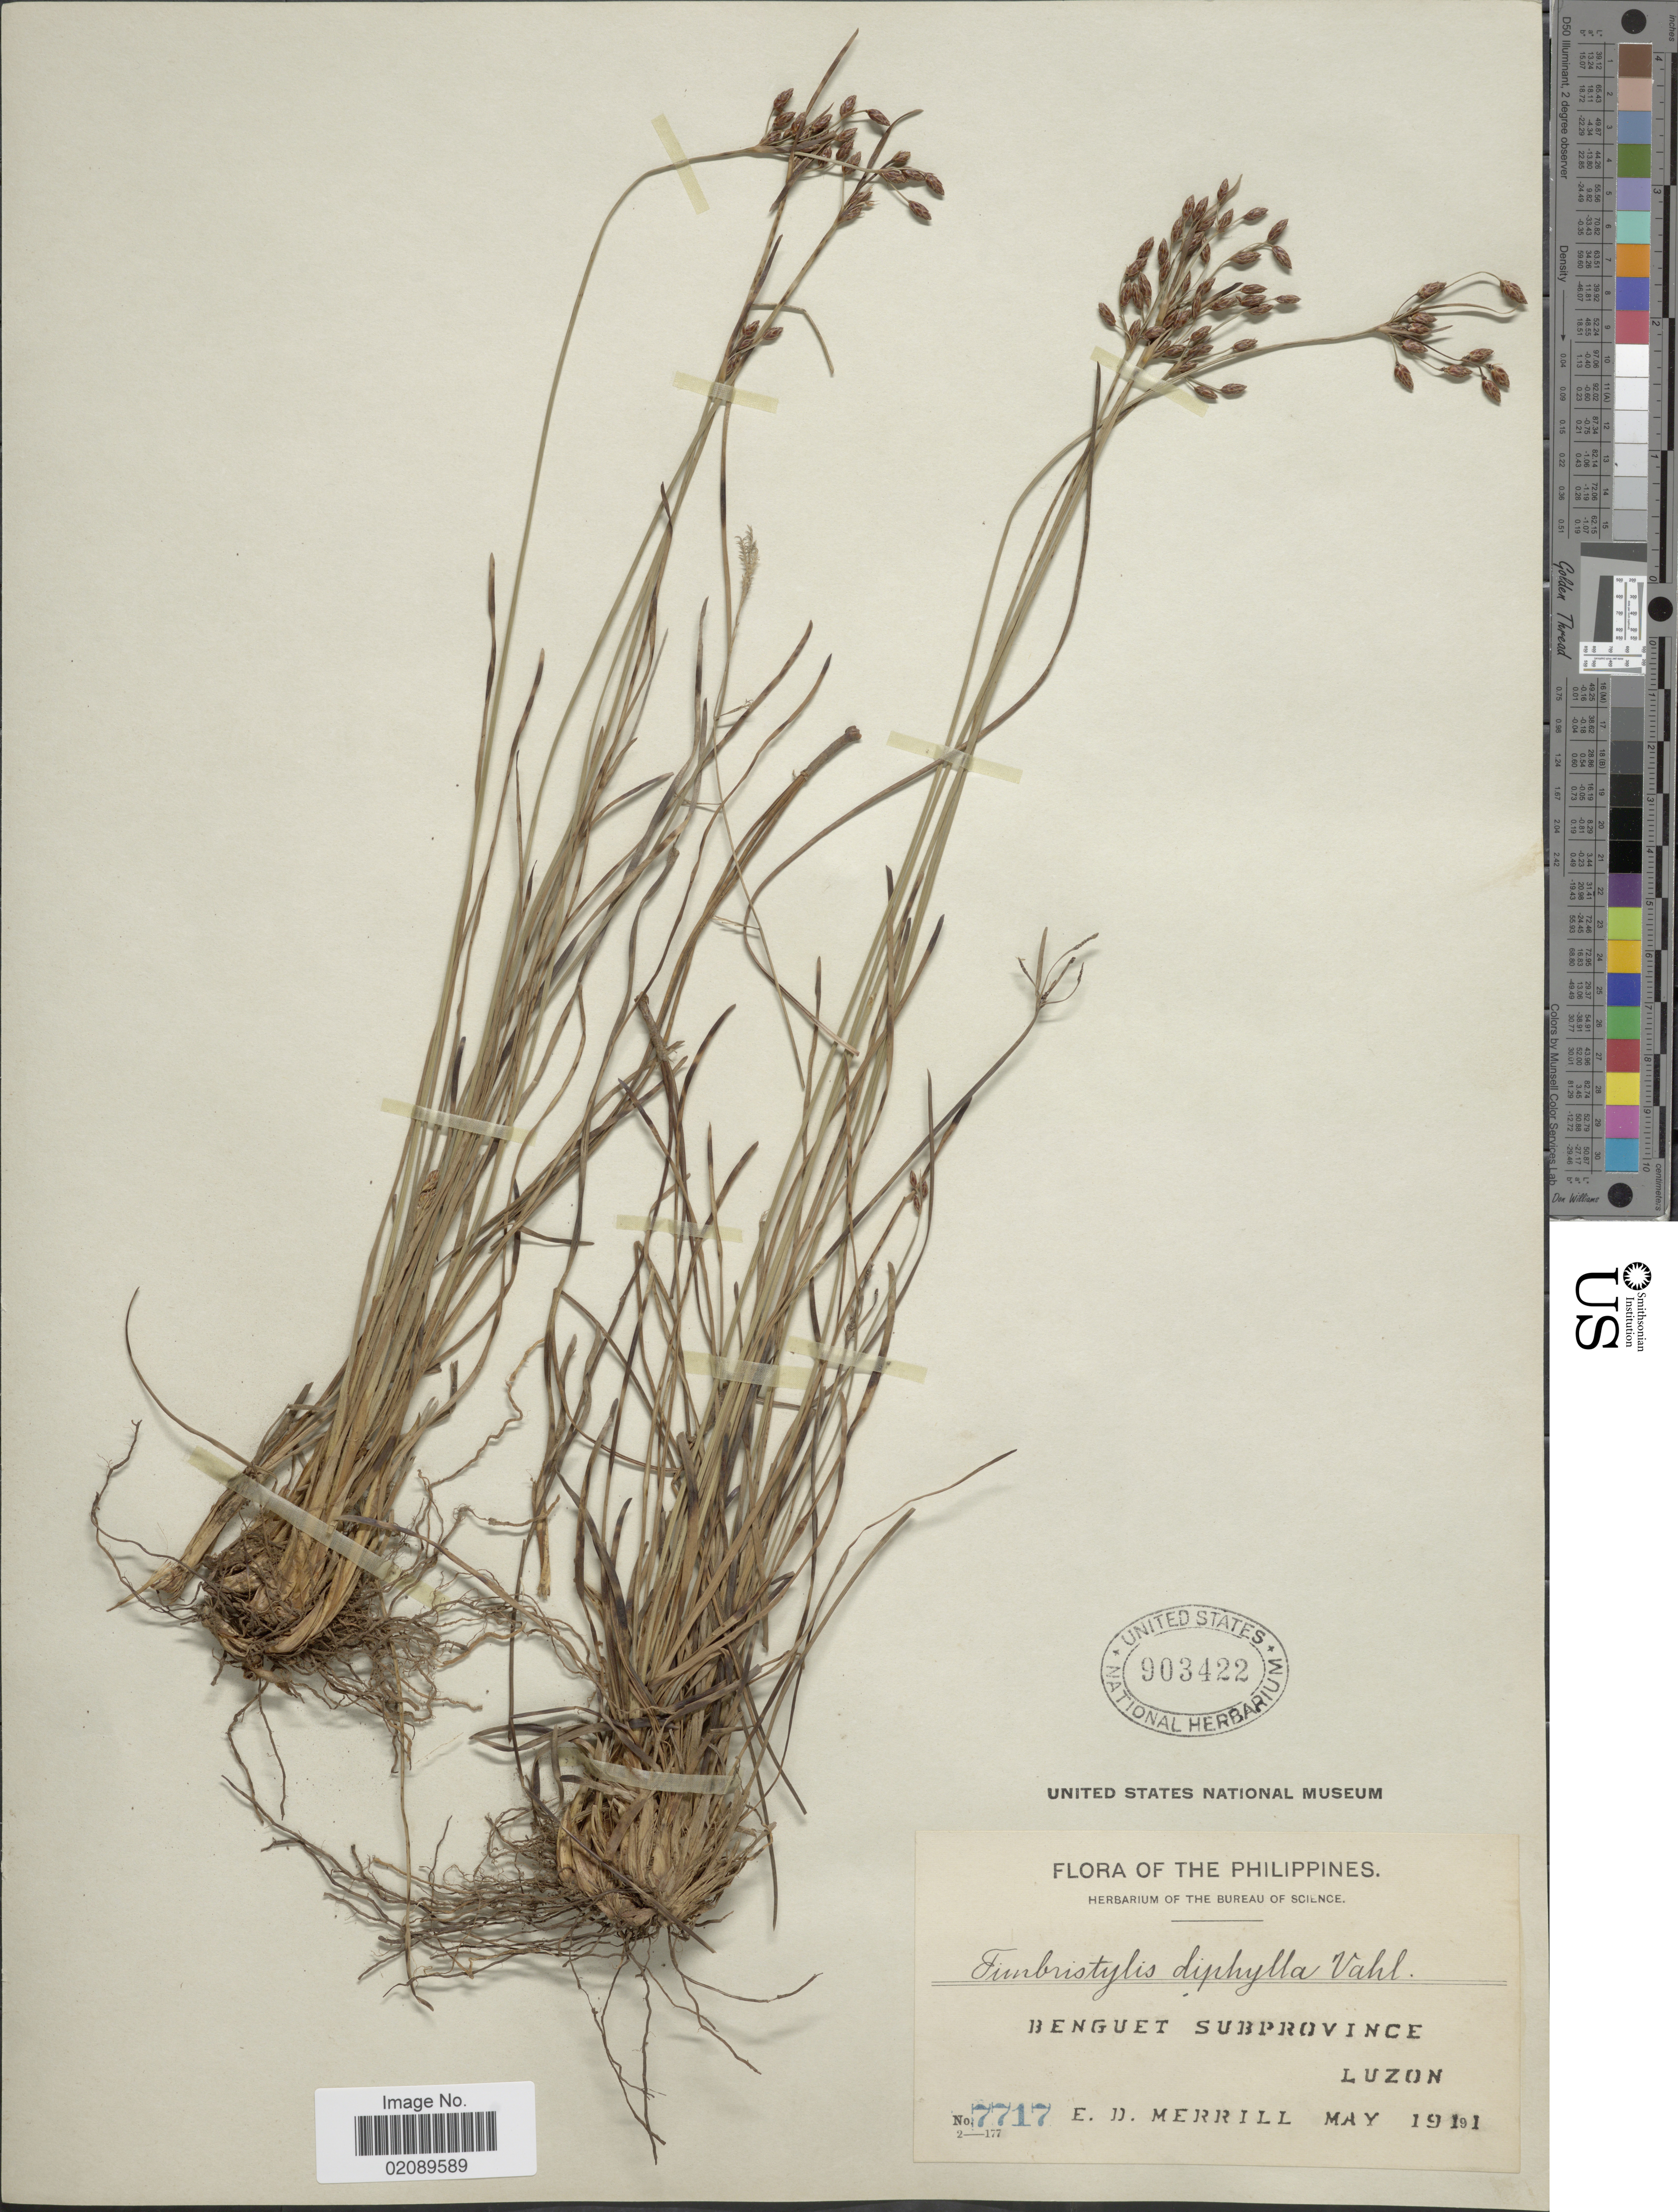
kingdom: Plantae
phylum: Tracheophyta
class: Liliopsida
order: Poales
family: Cyperaceae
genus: Fimbristylis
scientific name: Fimbristylis annua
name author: (All.) Roem. & Schult.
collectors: E. D. Merrill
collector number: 7717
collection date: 1911-05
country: Philippines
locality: Benguet Subprovince, Luzon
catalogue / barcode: US 903422